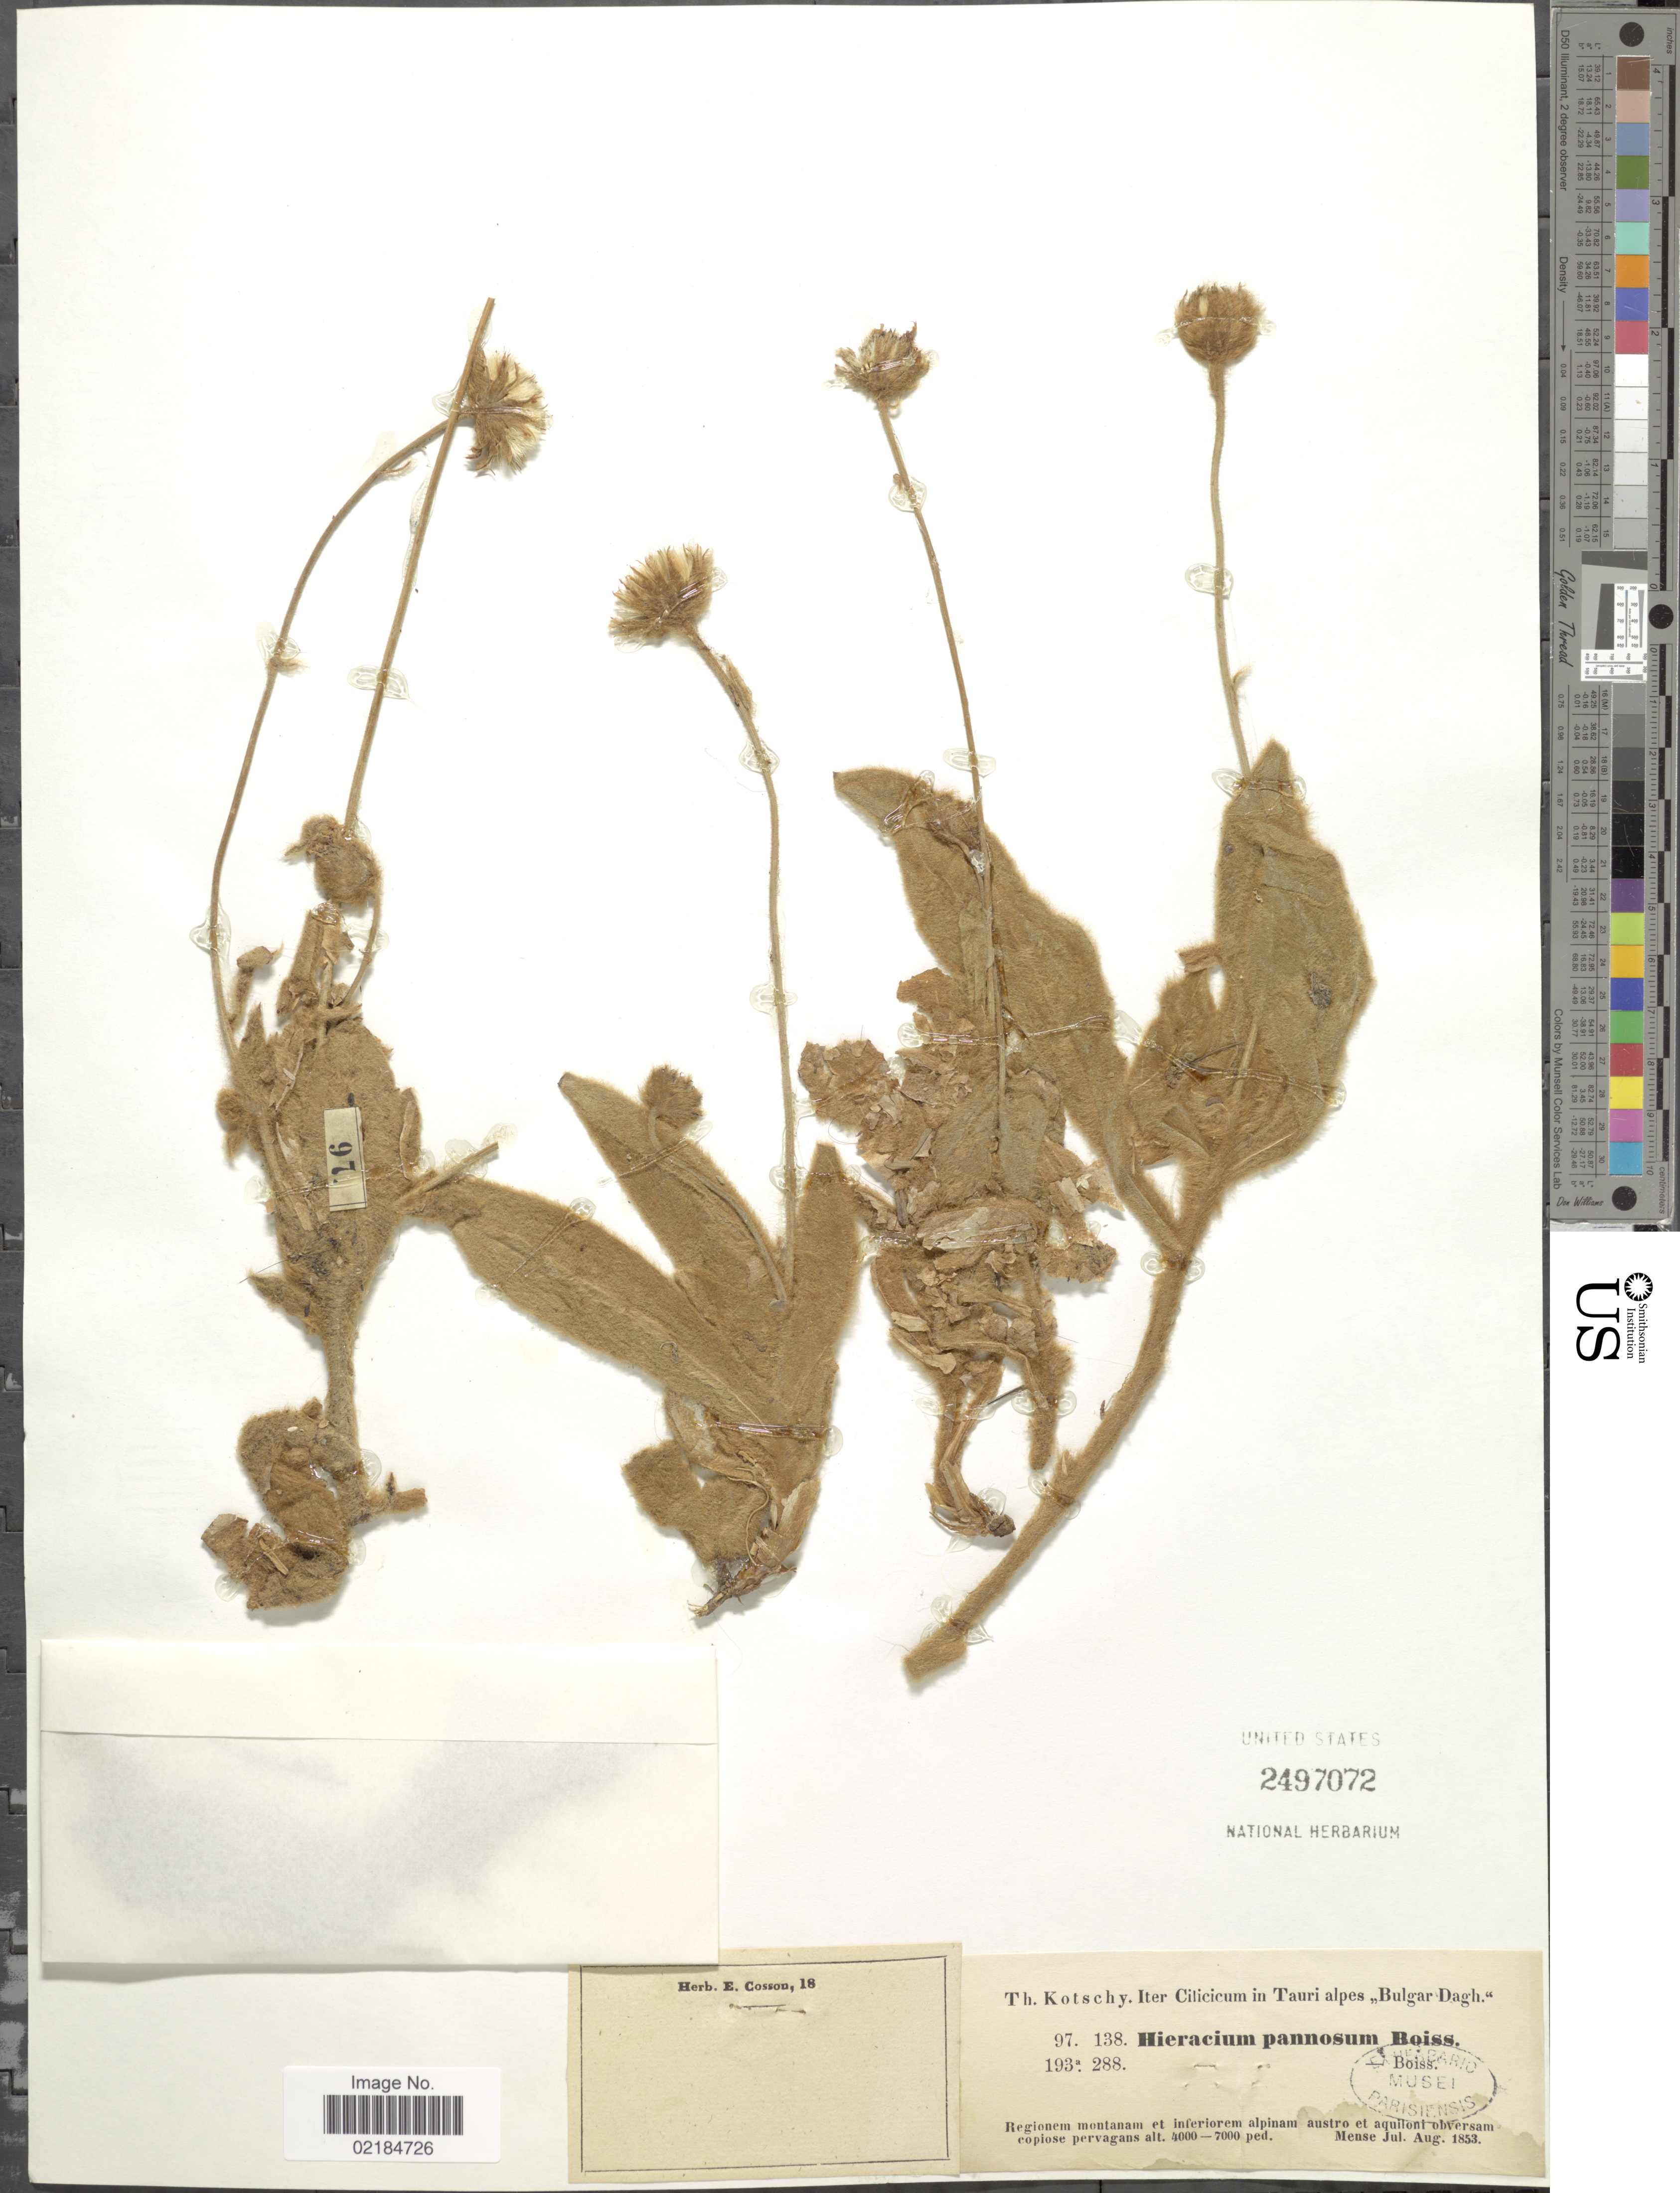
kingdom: Plantae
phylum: Tracheophyta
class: Magnoliopsida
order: Asterales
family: Asteraceae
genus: Hieracium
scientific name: Hieracium pannosum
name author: Boiss.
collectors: K. G. Kotschy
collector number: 97.138/193a.288?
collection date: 1853-07/1853-08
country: Turkey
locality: Cilicicum in Tauri alpes "Bulgar Dagh", Regionem montanam et inferiorem alpinam austro et aquiloni abversam copiose pervagans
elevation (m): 1219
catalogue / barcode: US 2497072